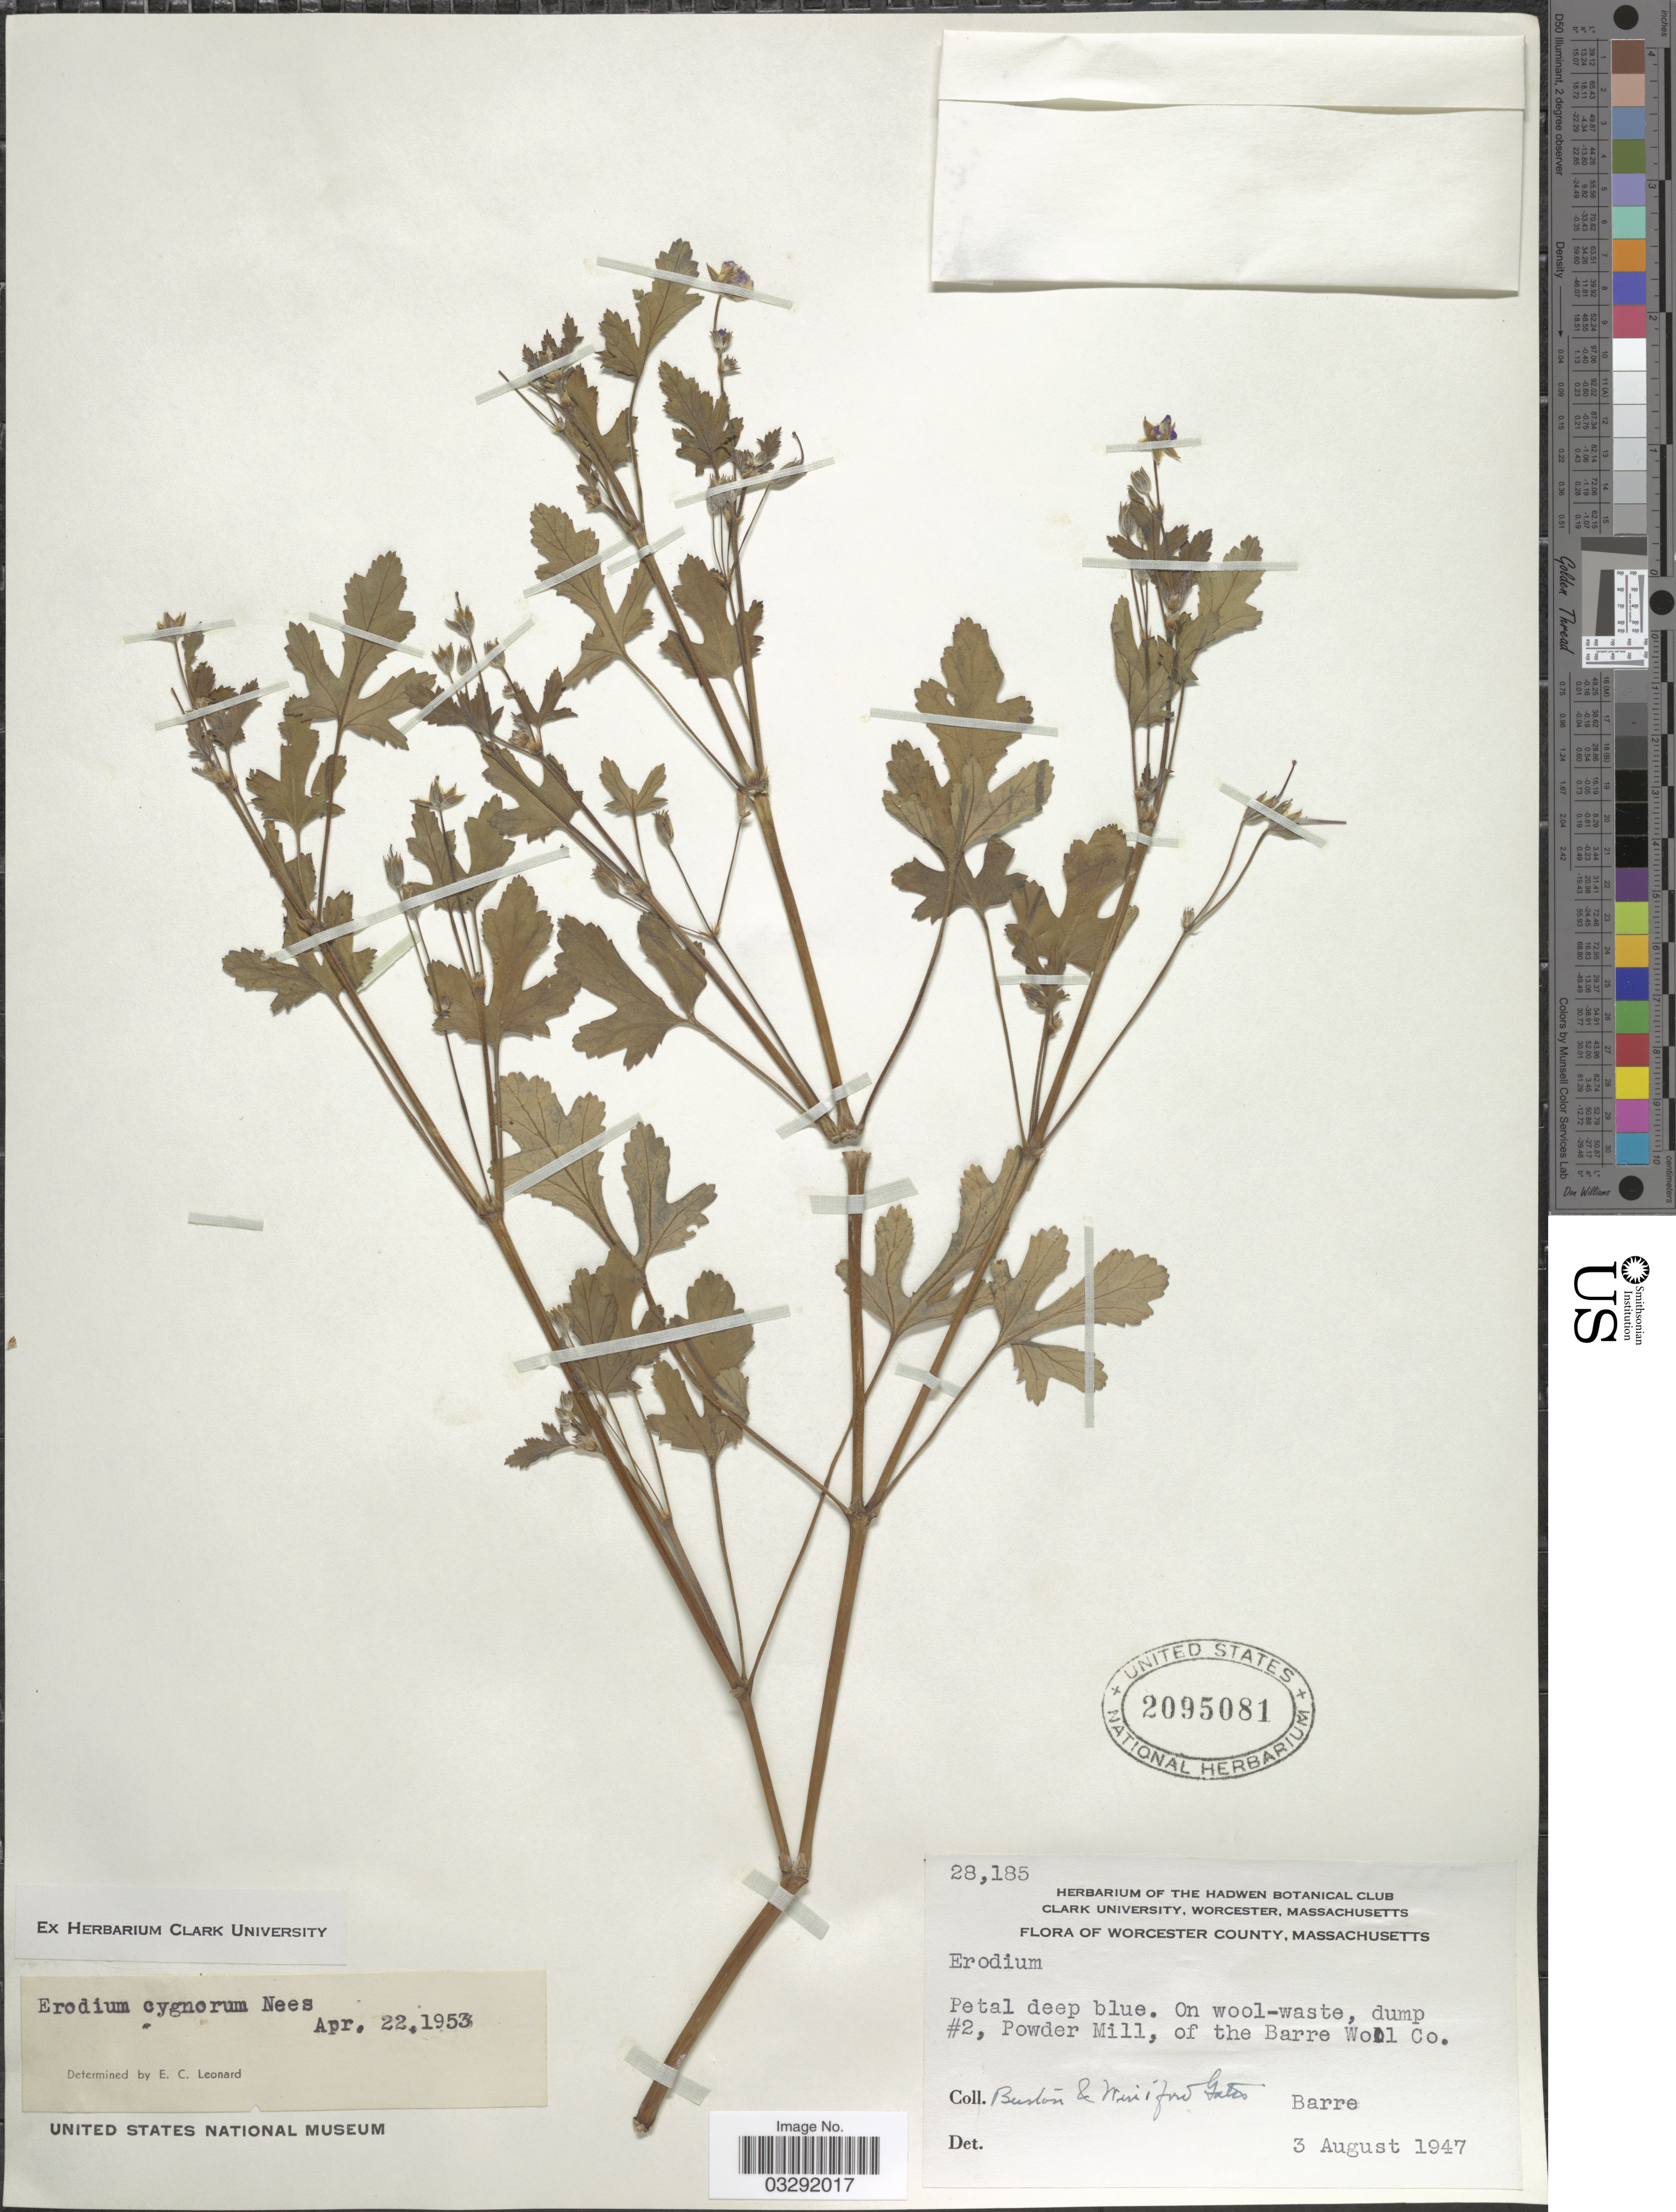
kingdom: Plantae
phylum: Tracheophyta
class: Magnoliopsida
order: Geraniales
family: Geraniaceae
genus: Erodium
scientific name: Erodium cygnorum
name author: Nees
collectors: B. N. Gates & W. Gates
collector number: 28185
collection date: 1947-08-03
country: United States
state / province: Massachusetts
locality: Worcester County. Dump #2, Powder Mill, of the Barre Wool Co. Barre.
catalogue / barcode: US 2095081